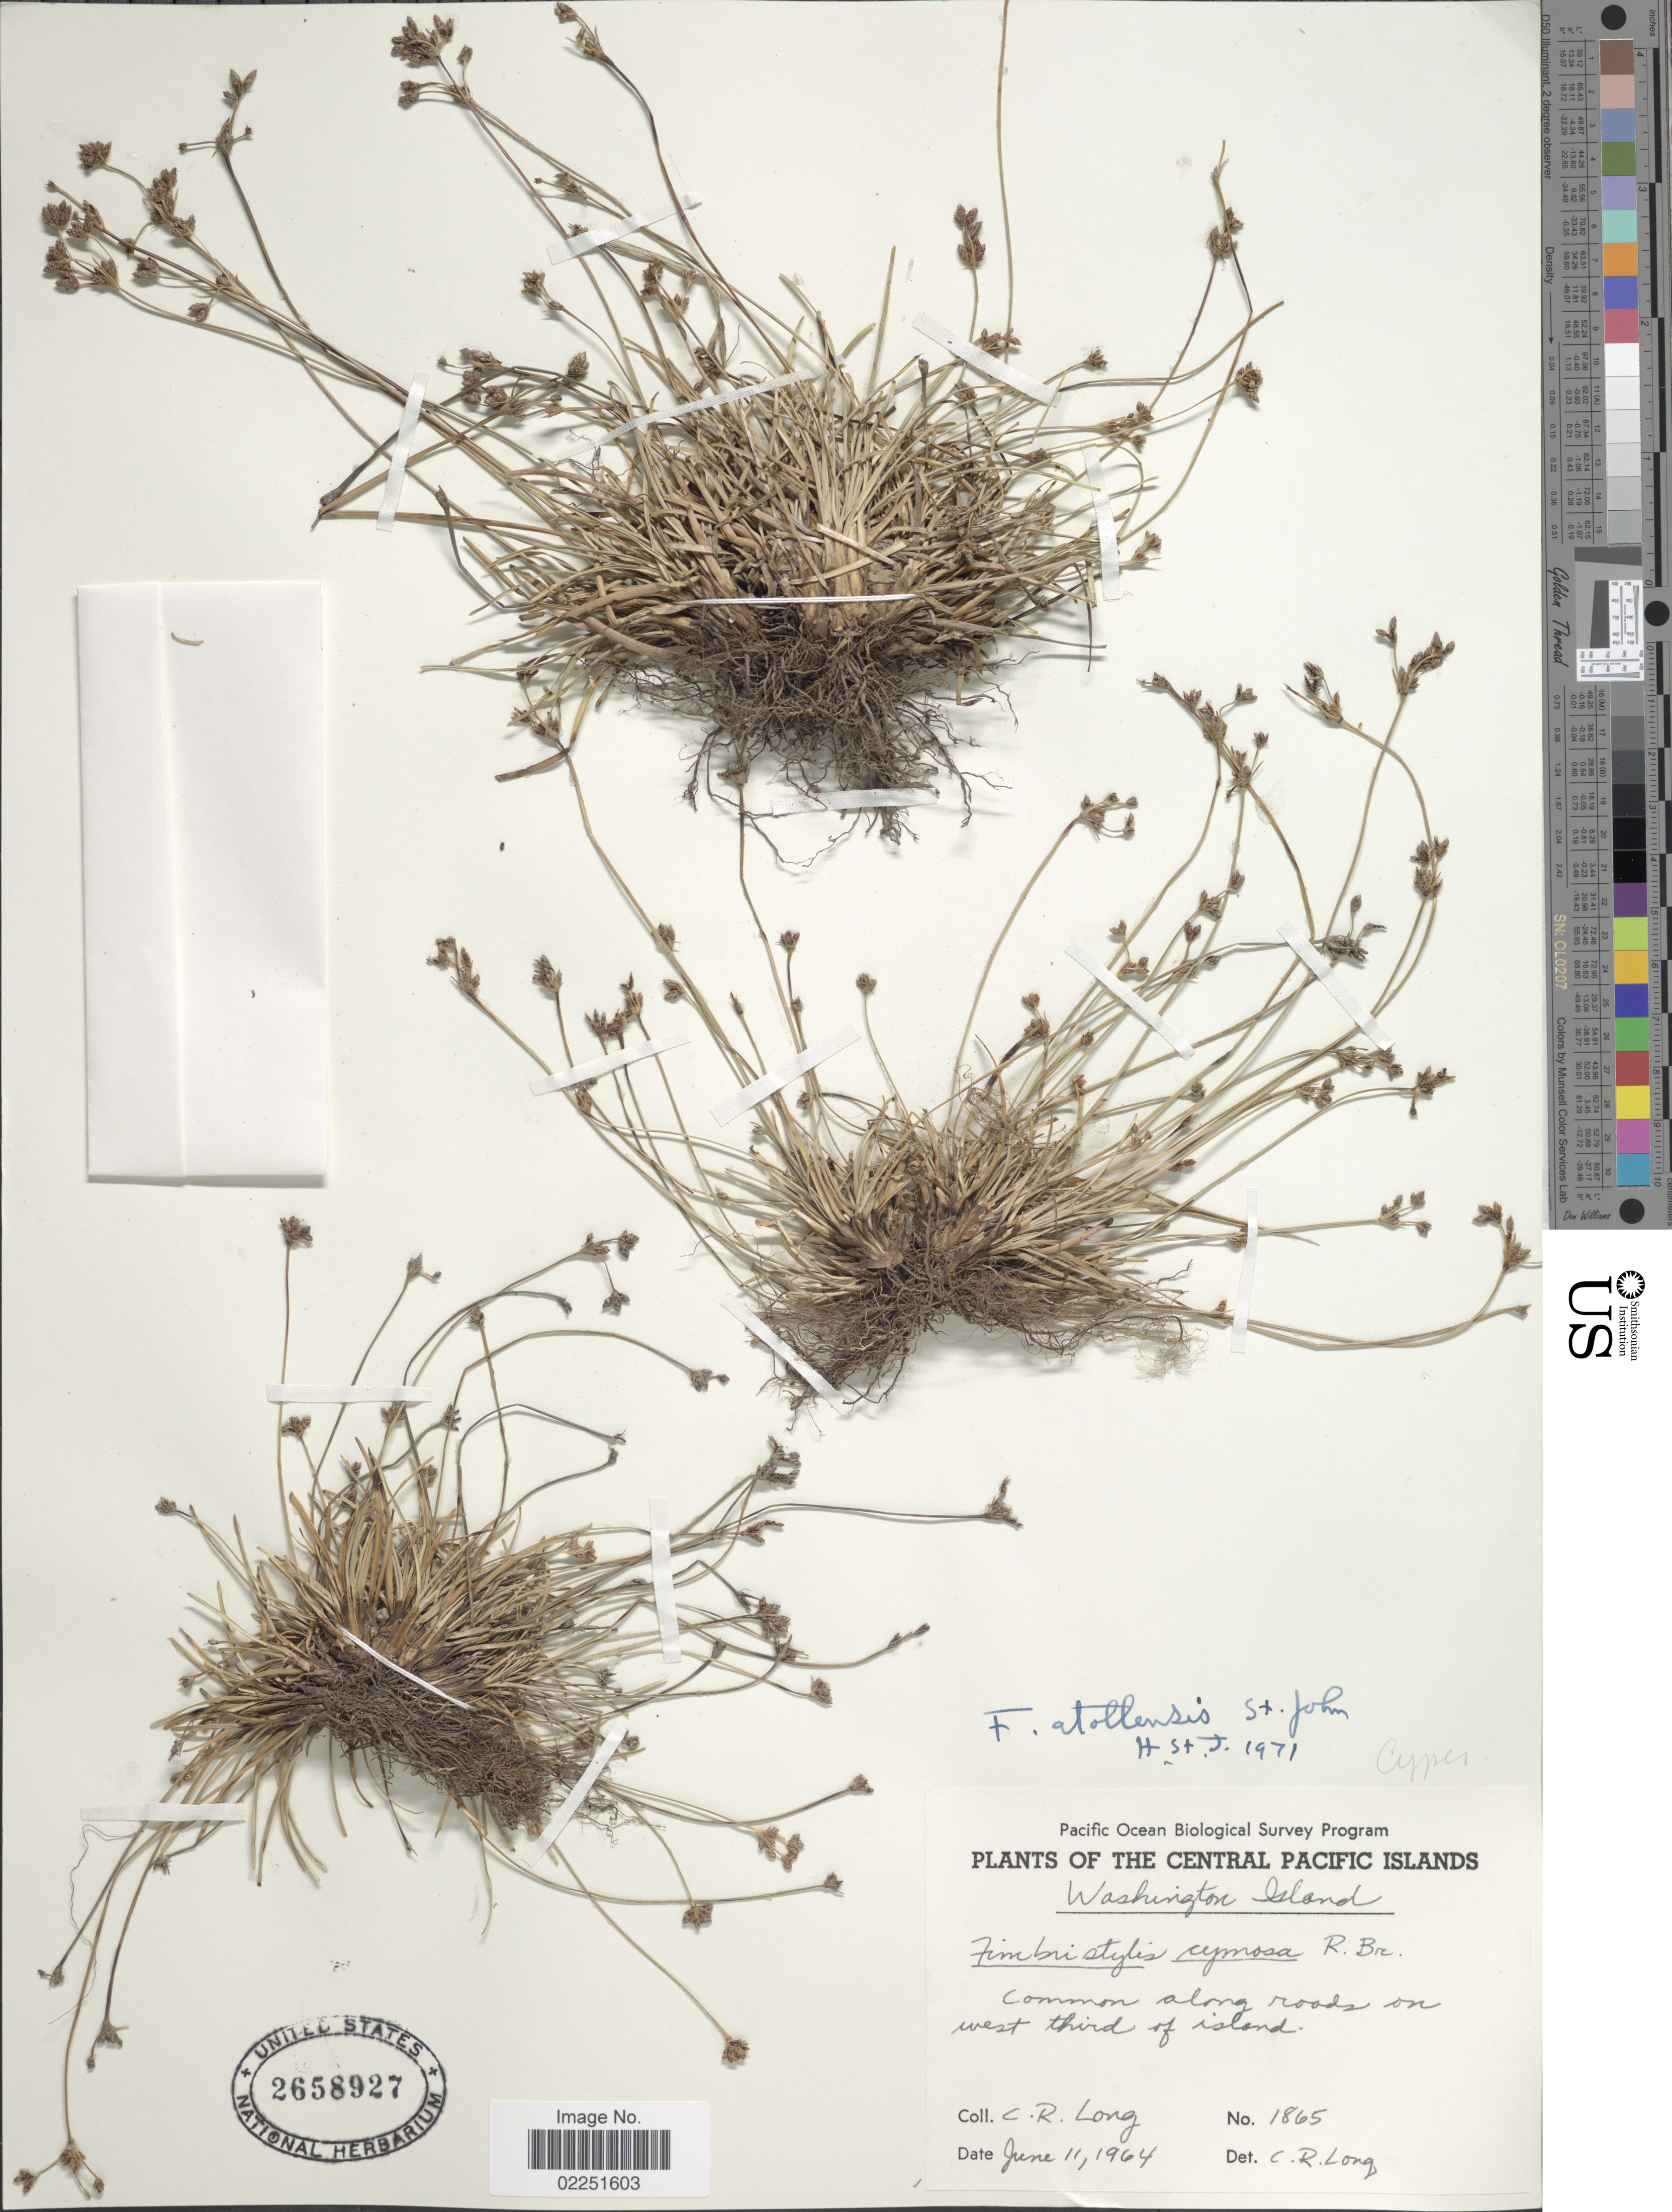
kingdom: Plantae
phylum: Tracheophyta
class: Liliopsida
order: Poales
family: Cyperaceae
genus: Fimbristylis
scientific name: Fimbristylis cymosa subsp. spathacea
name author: (Roth) T. Koyama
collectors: C. R. Long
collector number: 1865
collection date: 1964-06-11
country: Kiribati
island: Teraina [Washington]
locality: Central Pacific Islands, Washington Island, Common along roads on west third of island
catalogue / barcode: US 2658927